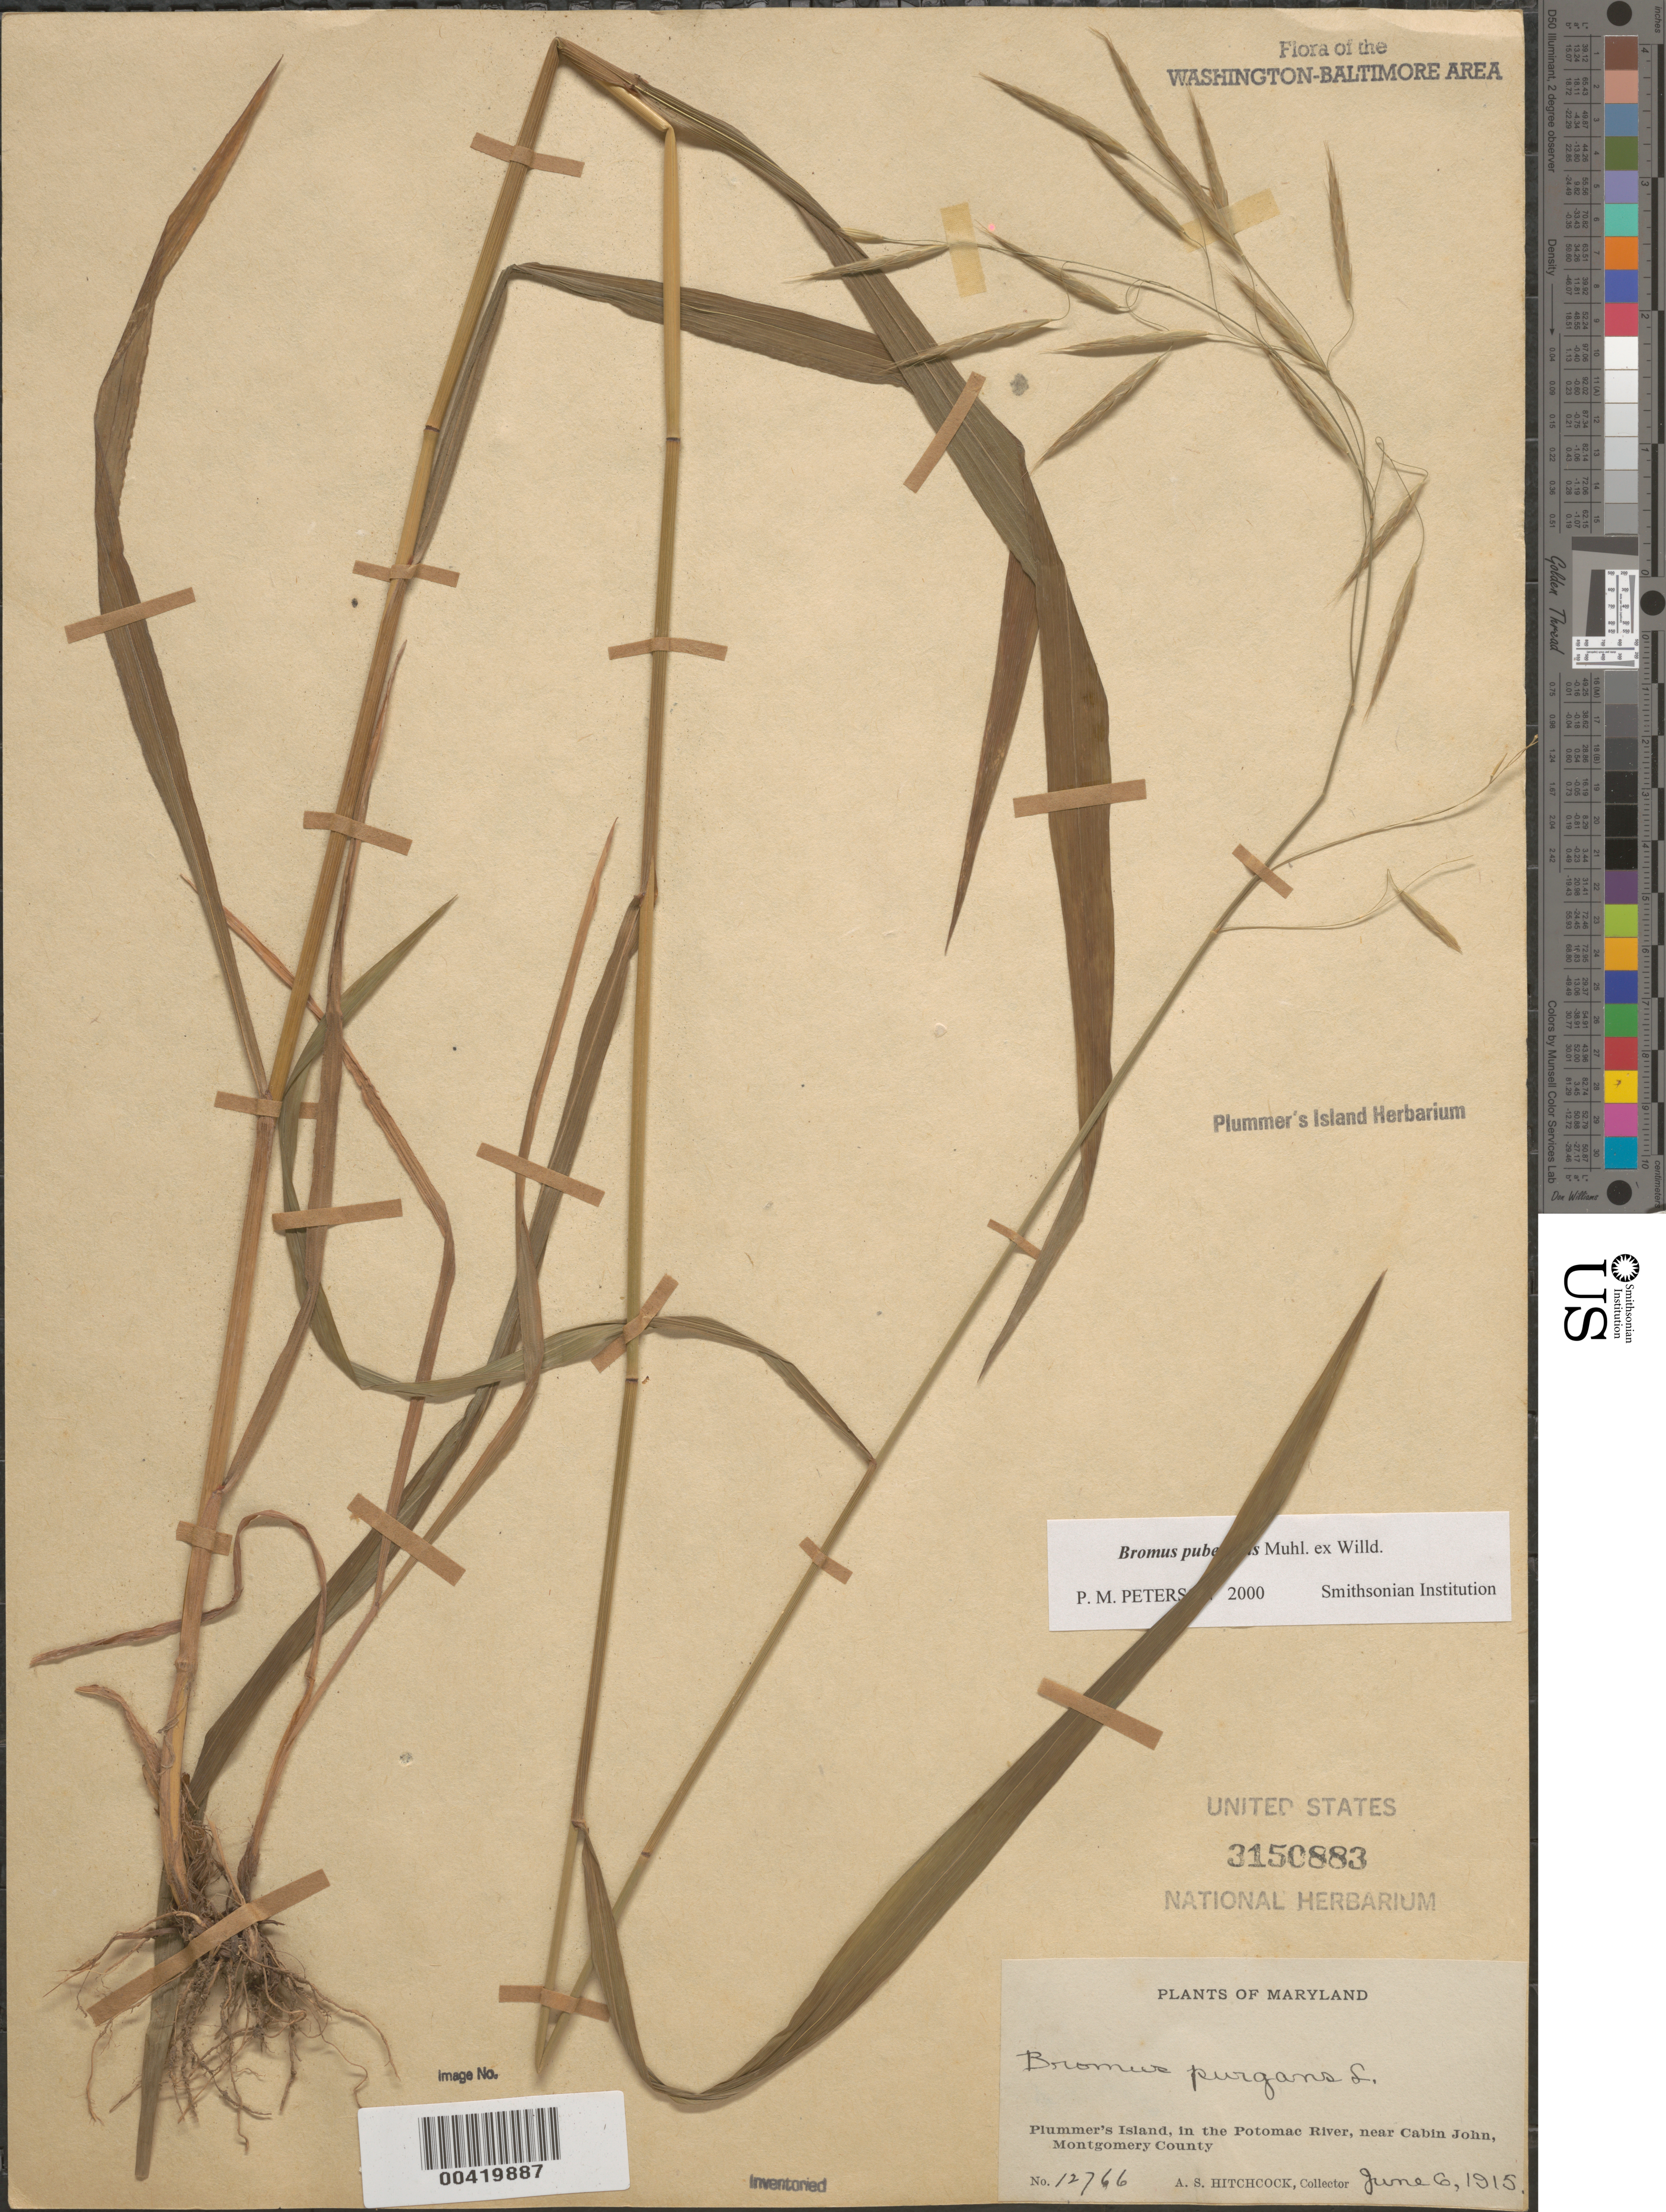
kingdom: Plantae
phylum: Tracheophyta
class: Liliopsida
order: Poales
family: Poaceae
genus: Bromus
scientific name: Bromus pubescens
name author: Muhl. ex Willd.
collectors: A. S. Hitchcock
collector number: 12766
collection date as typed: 06 Jun 1915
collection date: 1915-06-06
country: United States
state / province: Maryland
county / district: Montgomery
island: Plummers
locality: Plummer's Island Plummers Island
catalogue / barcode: US 3150883